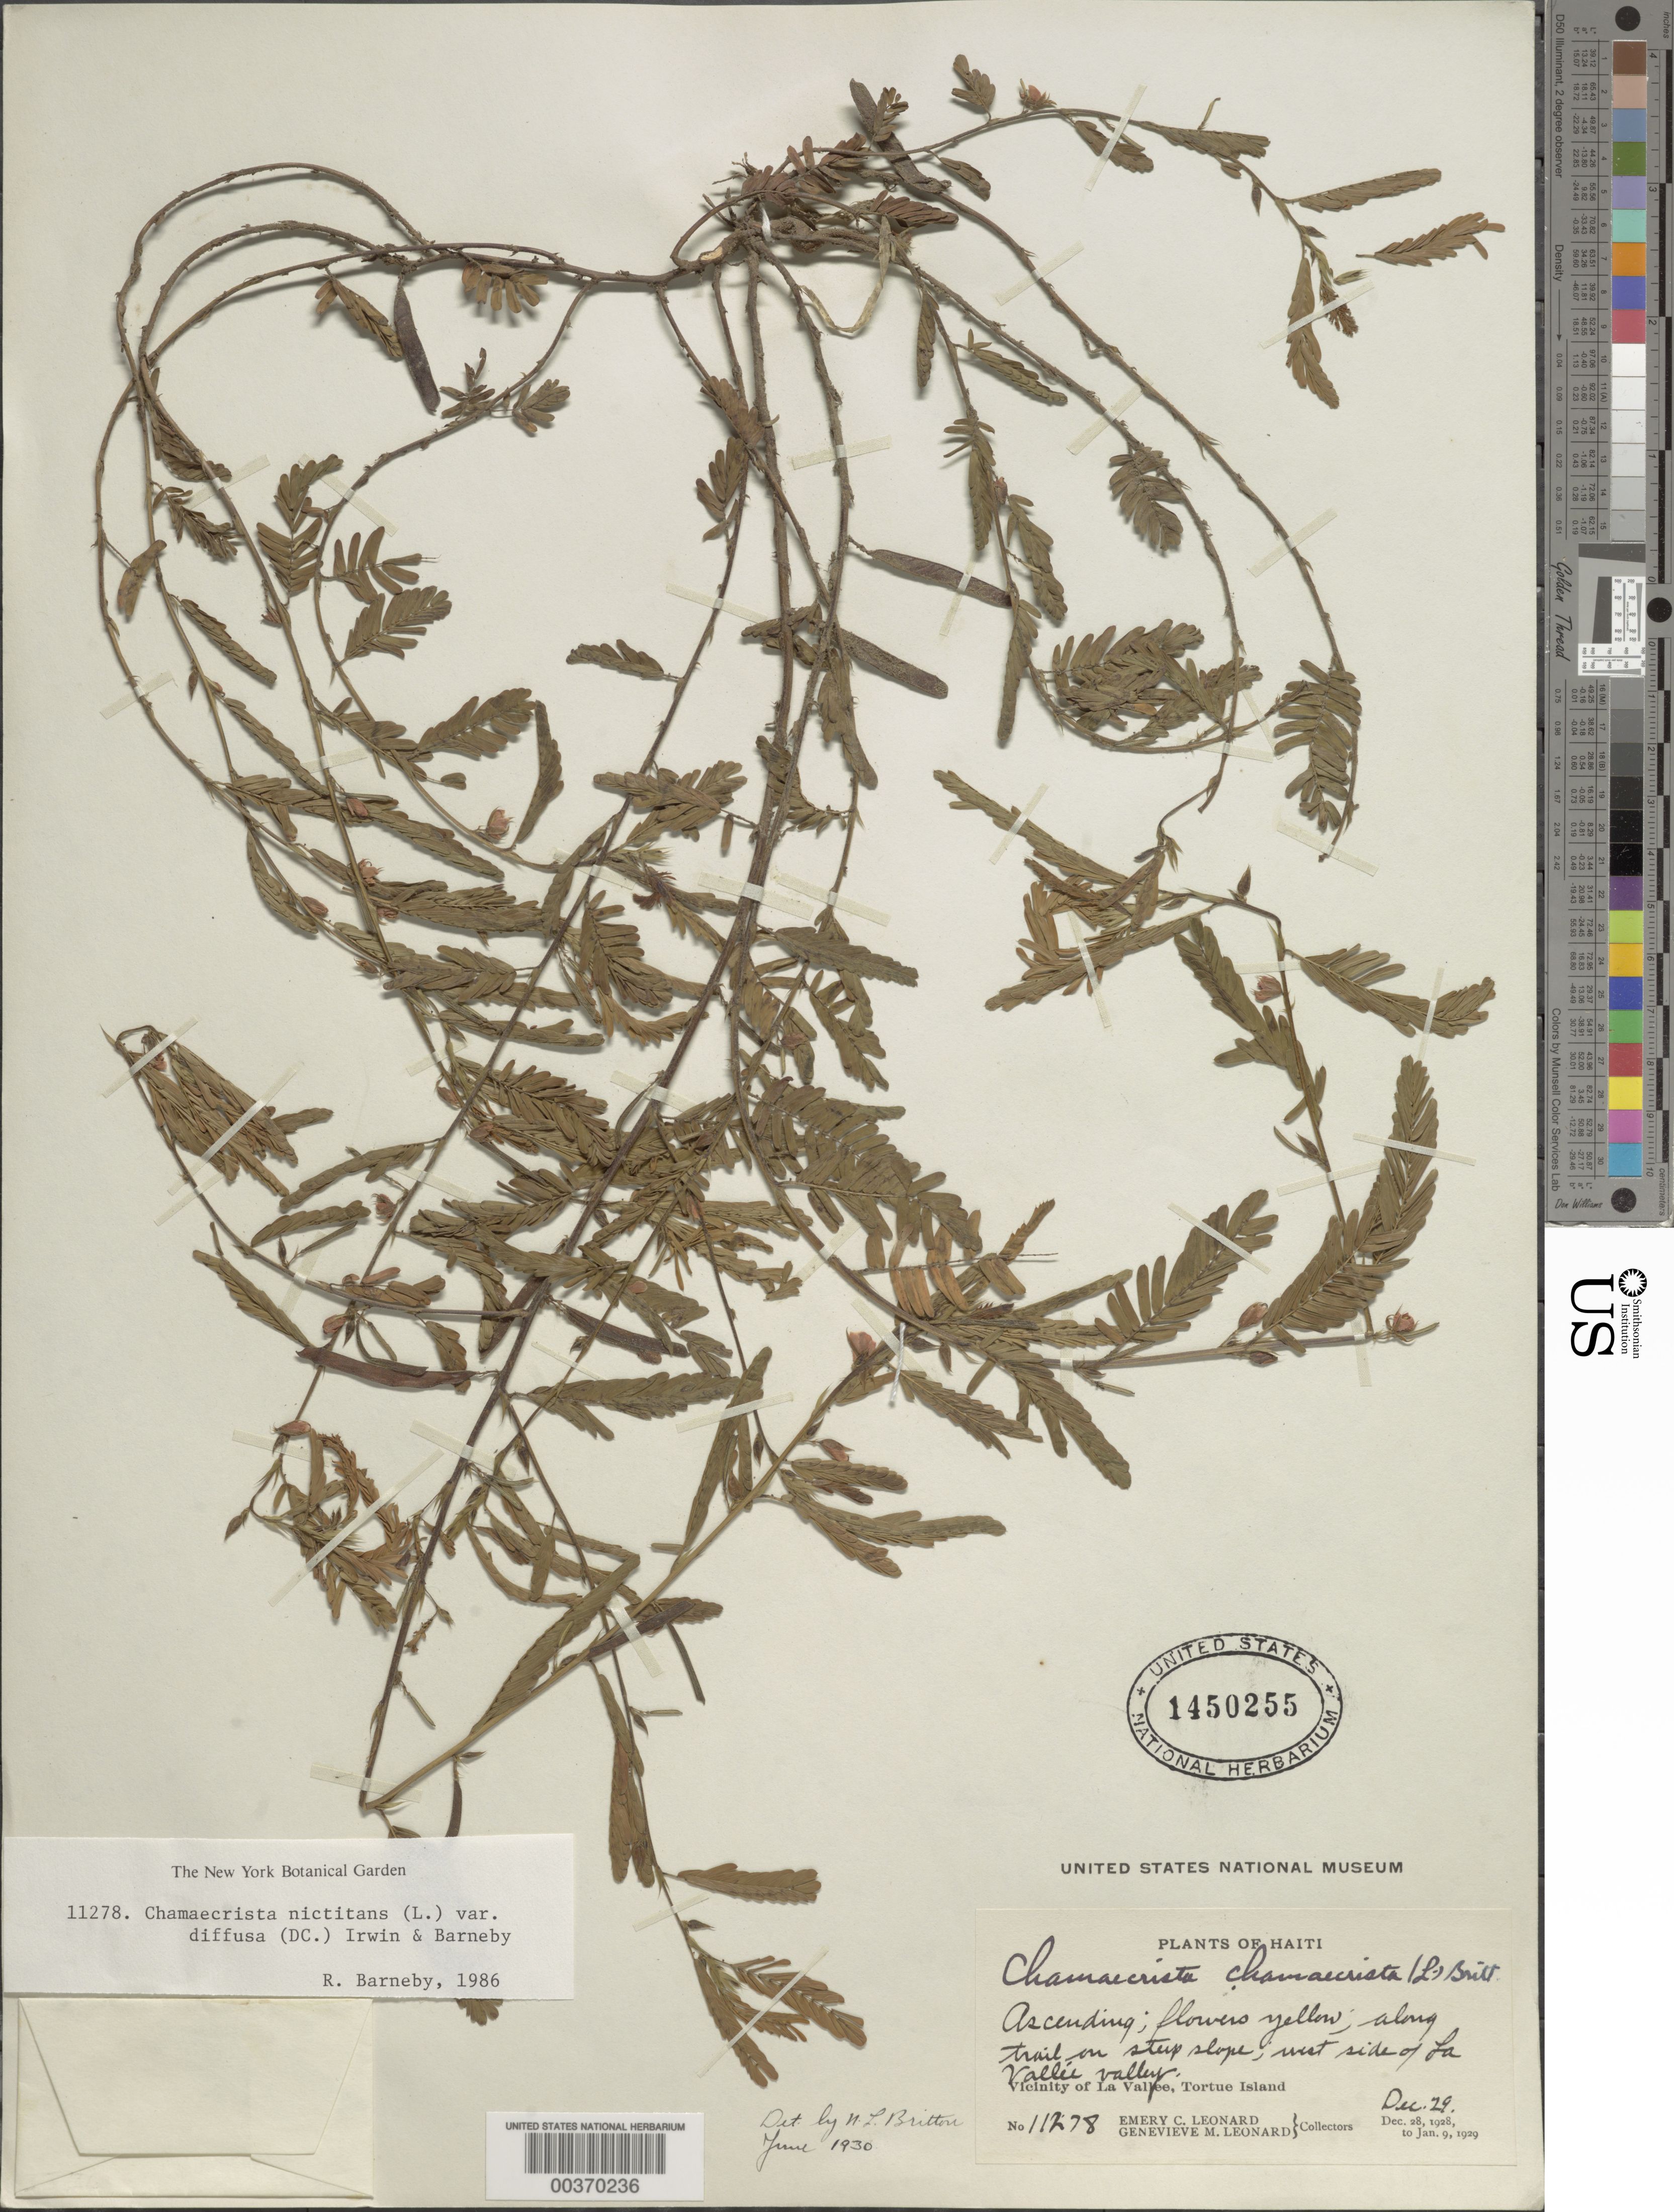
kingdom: Plantae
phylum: Tracheophyta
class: Magnoliopsida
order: Fabales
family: Fabaceae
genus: Chamaecrista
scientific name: Chamaecrista nictitans var. diffusa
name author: (DC.) H.S. Irwin & Barneby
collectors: E. C. Leonard & G. M. Leonard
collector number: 11278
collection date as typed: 29 Dec 1928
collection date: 1928-12-29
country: Haiti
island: Hispaniola Island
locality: W side of la vallee valley; vicinity of la vallee, tortue i.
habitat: Along trail on steep slope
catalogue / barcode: US 1450255